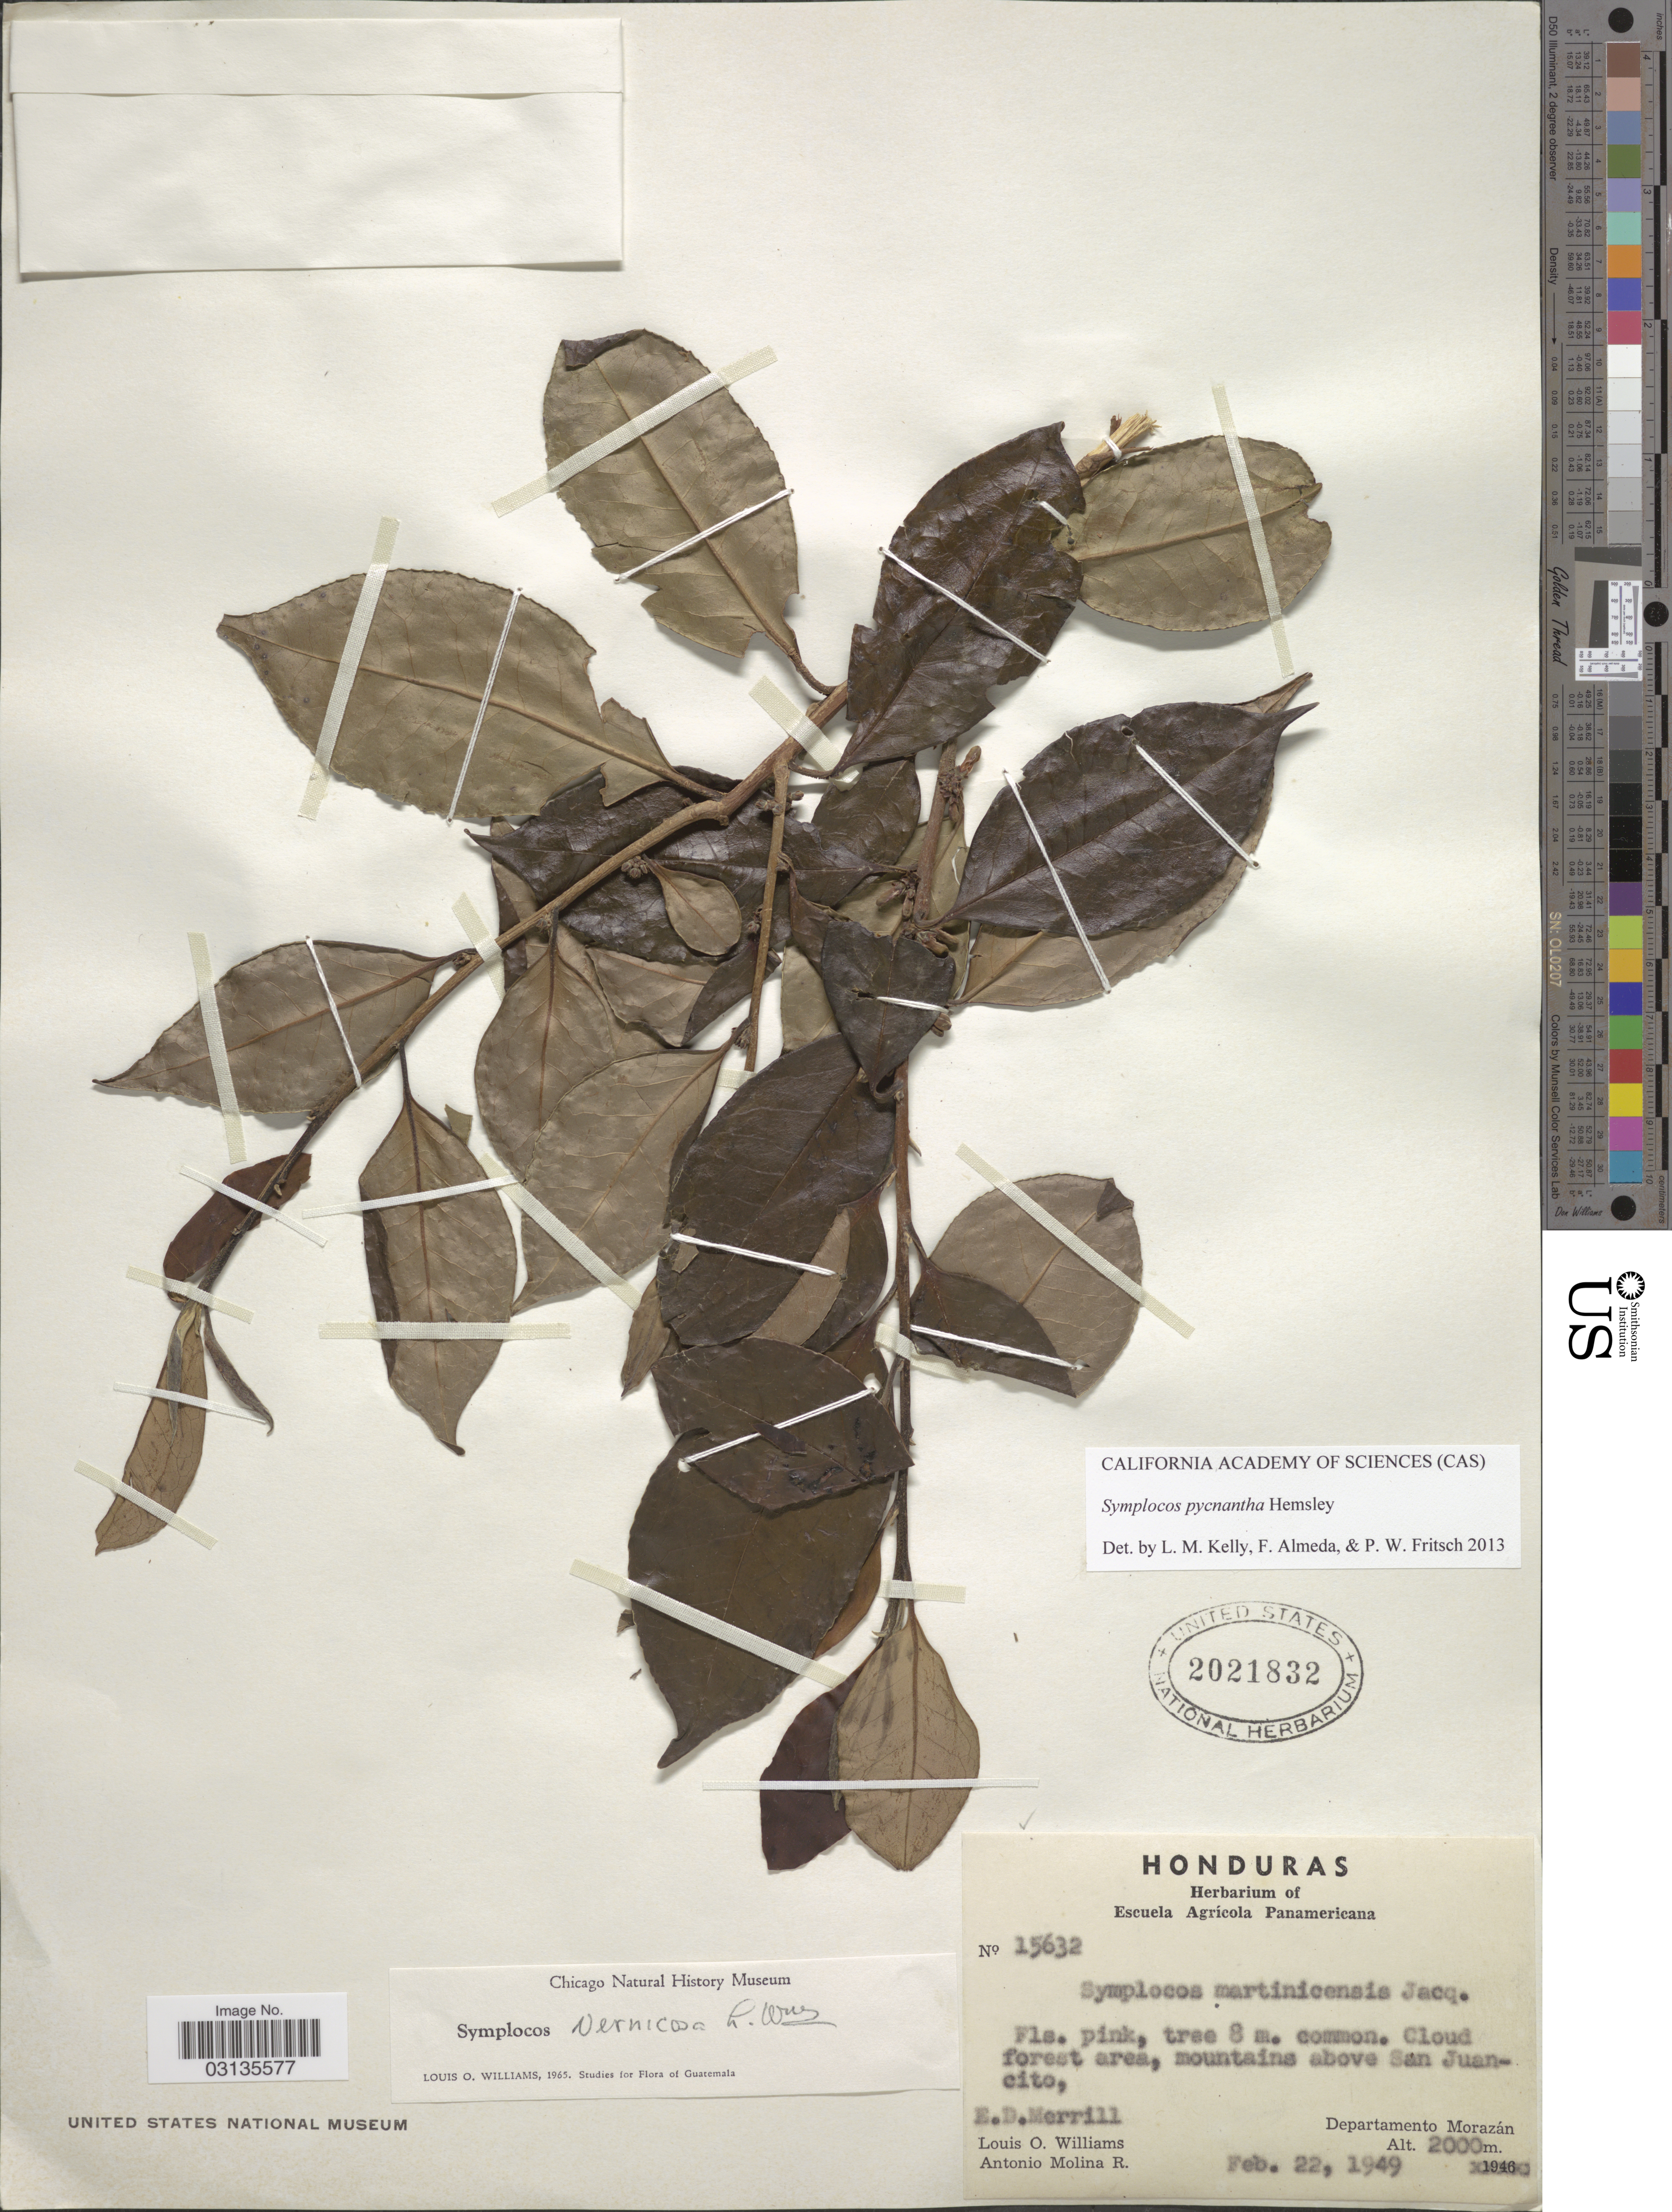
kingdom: Plantae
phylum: Tracheophyta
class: Magnoliopsida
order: Ericales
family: Symplocaceae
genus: Symplocos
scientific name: Symplocos pycnantha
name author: Hemsl.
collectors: E. D. Merrill, L. O. Williams & A. Molina R.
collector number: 15632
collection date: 1949-02-22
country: Honduras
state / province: Fco. Morazán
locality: Mountains above San Juancito, Departamento Morazán.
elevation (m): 2000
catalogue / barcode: US 2021832